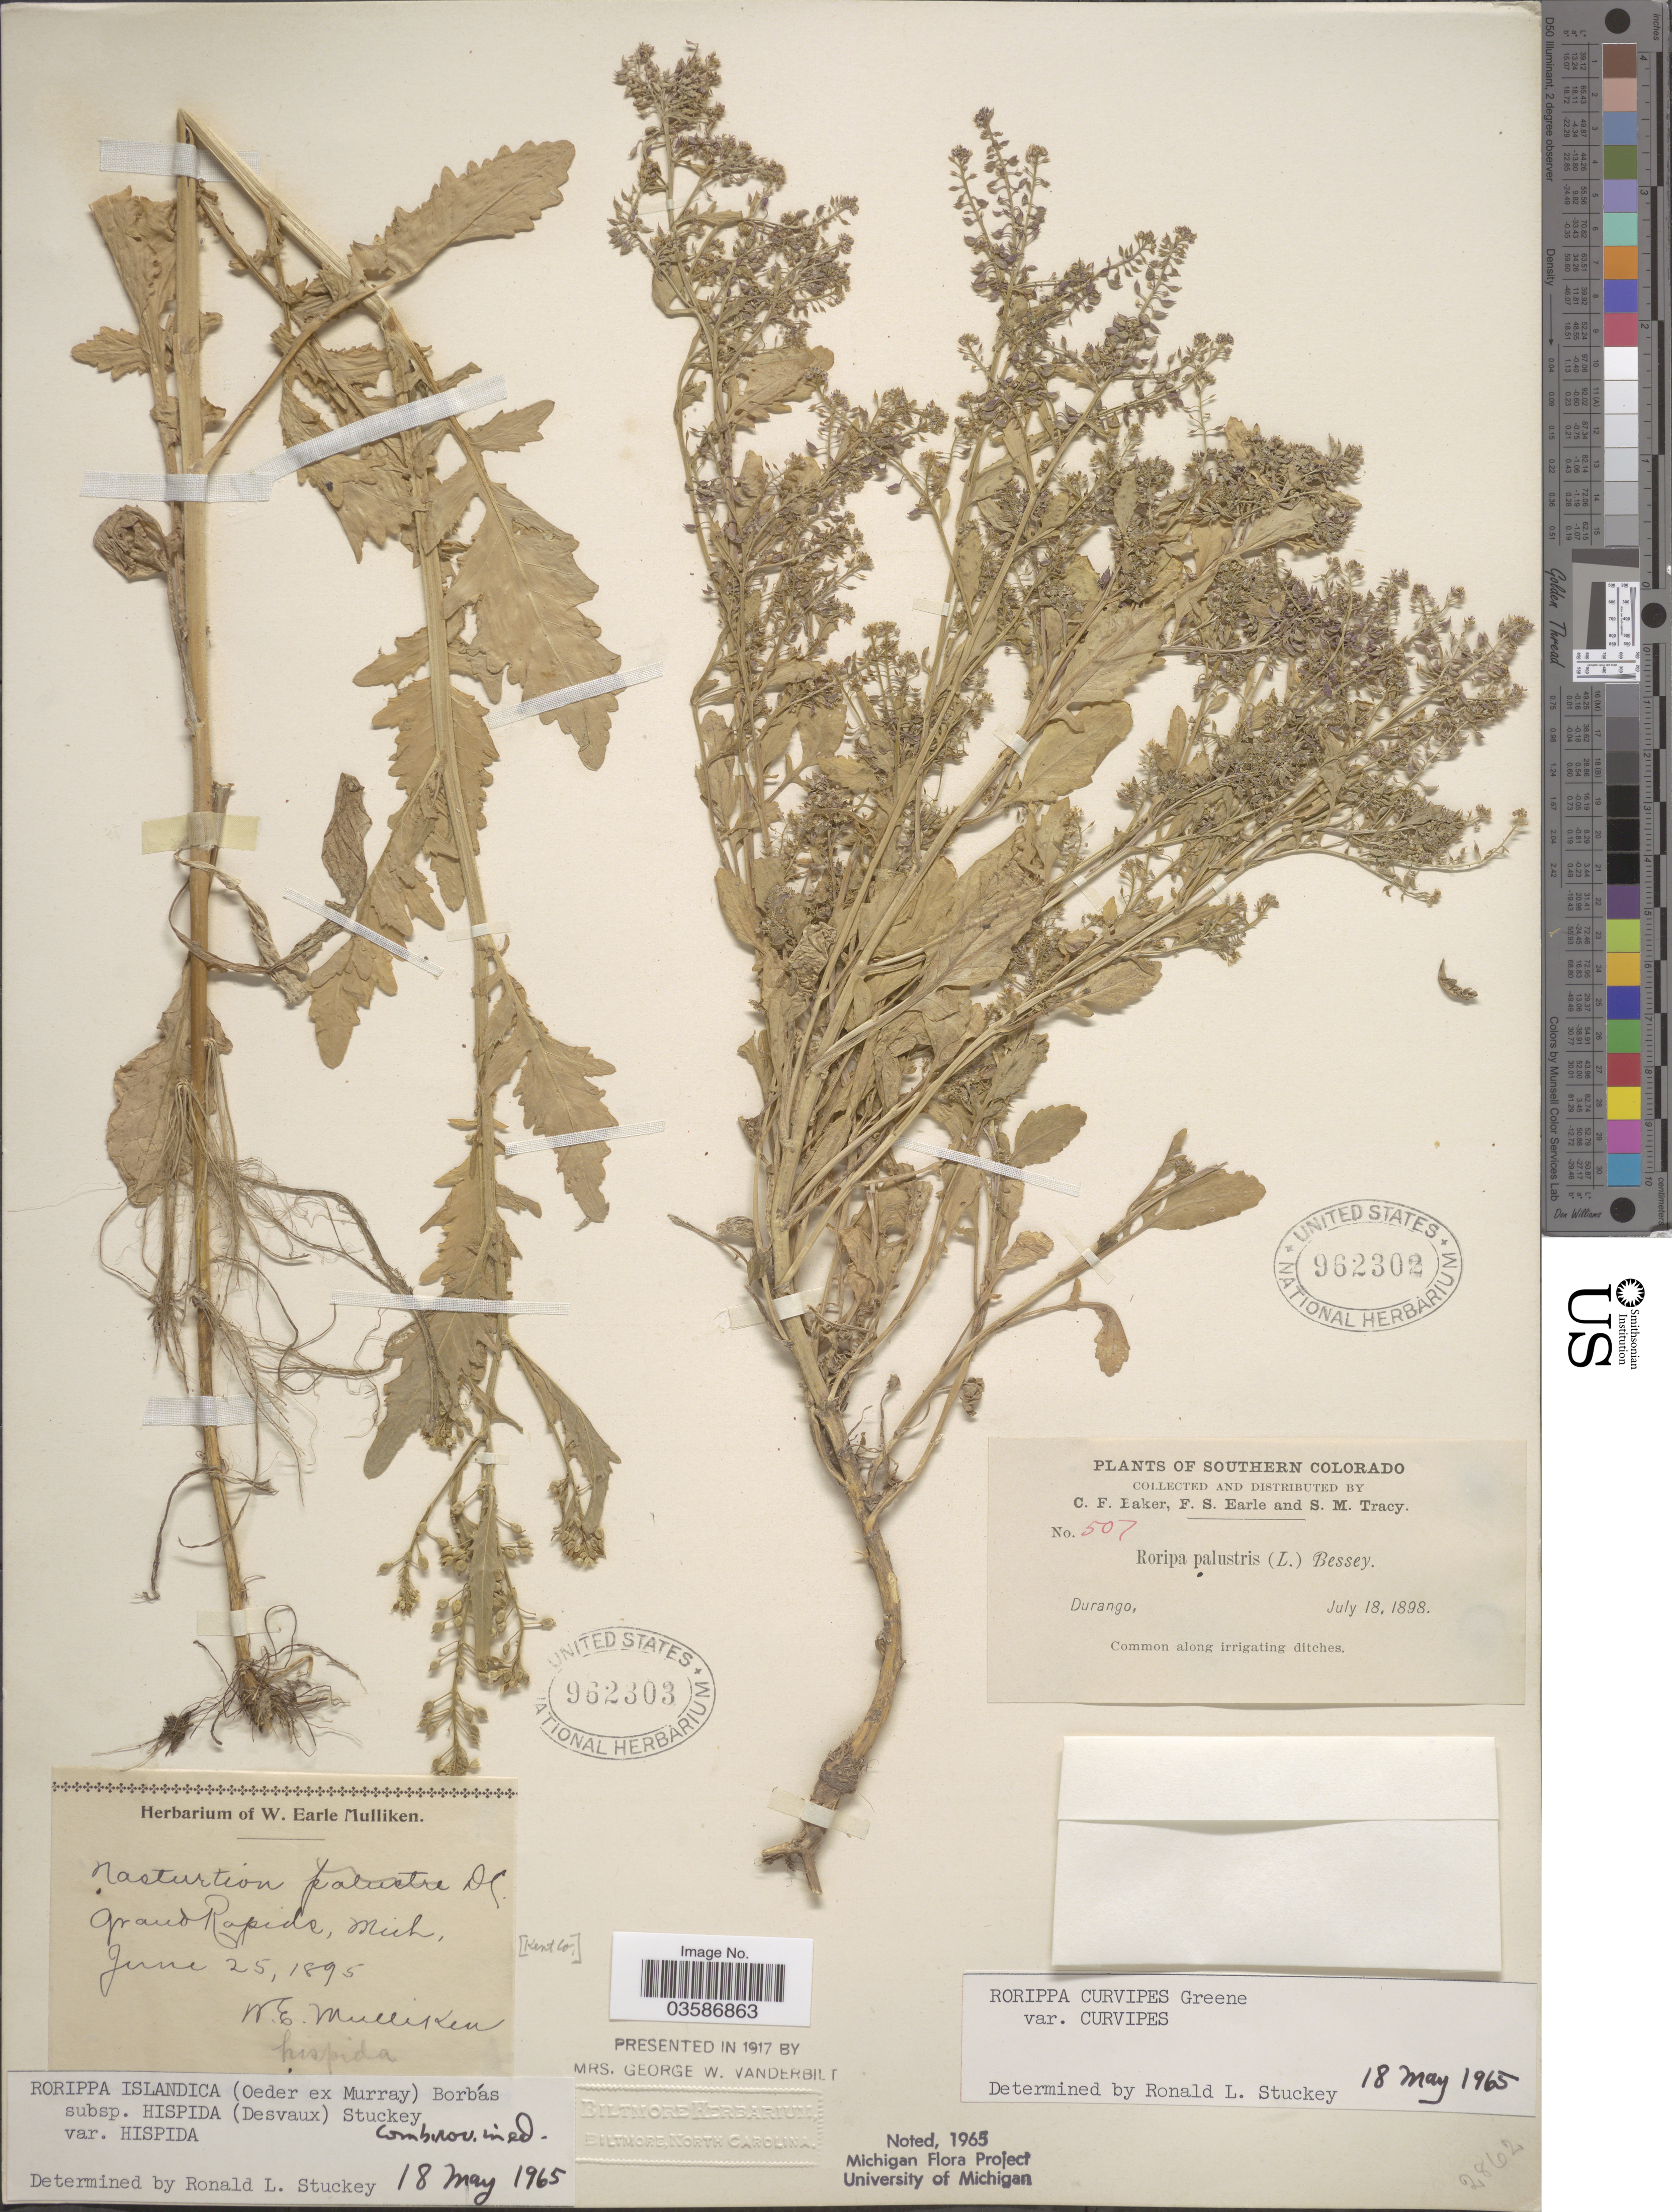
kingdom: Plantae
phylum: Tracheophyta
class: Magnoliopsida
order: Brassicales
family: Brassicaceae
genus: Rorippa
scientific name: Rorippa curvipes var. curvipes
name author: Greene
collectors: W. Mulliken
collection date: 1895-06-25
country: United States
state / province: Michigan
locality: Grand Rapids. [Kent Co.].[unsure placement]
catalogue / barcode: US 962303